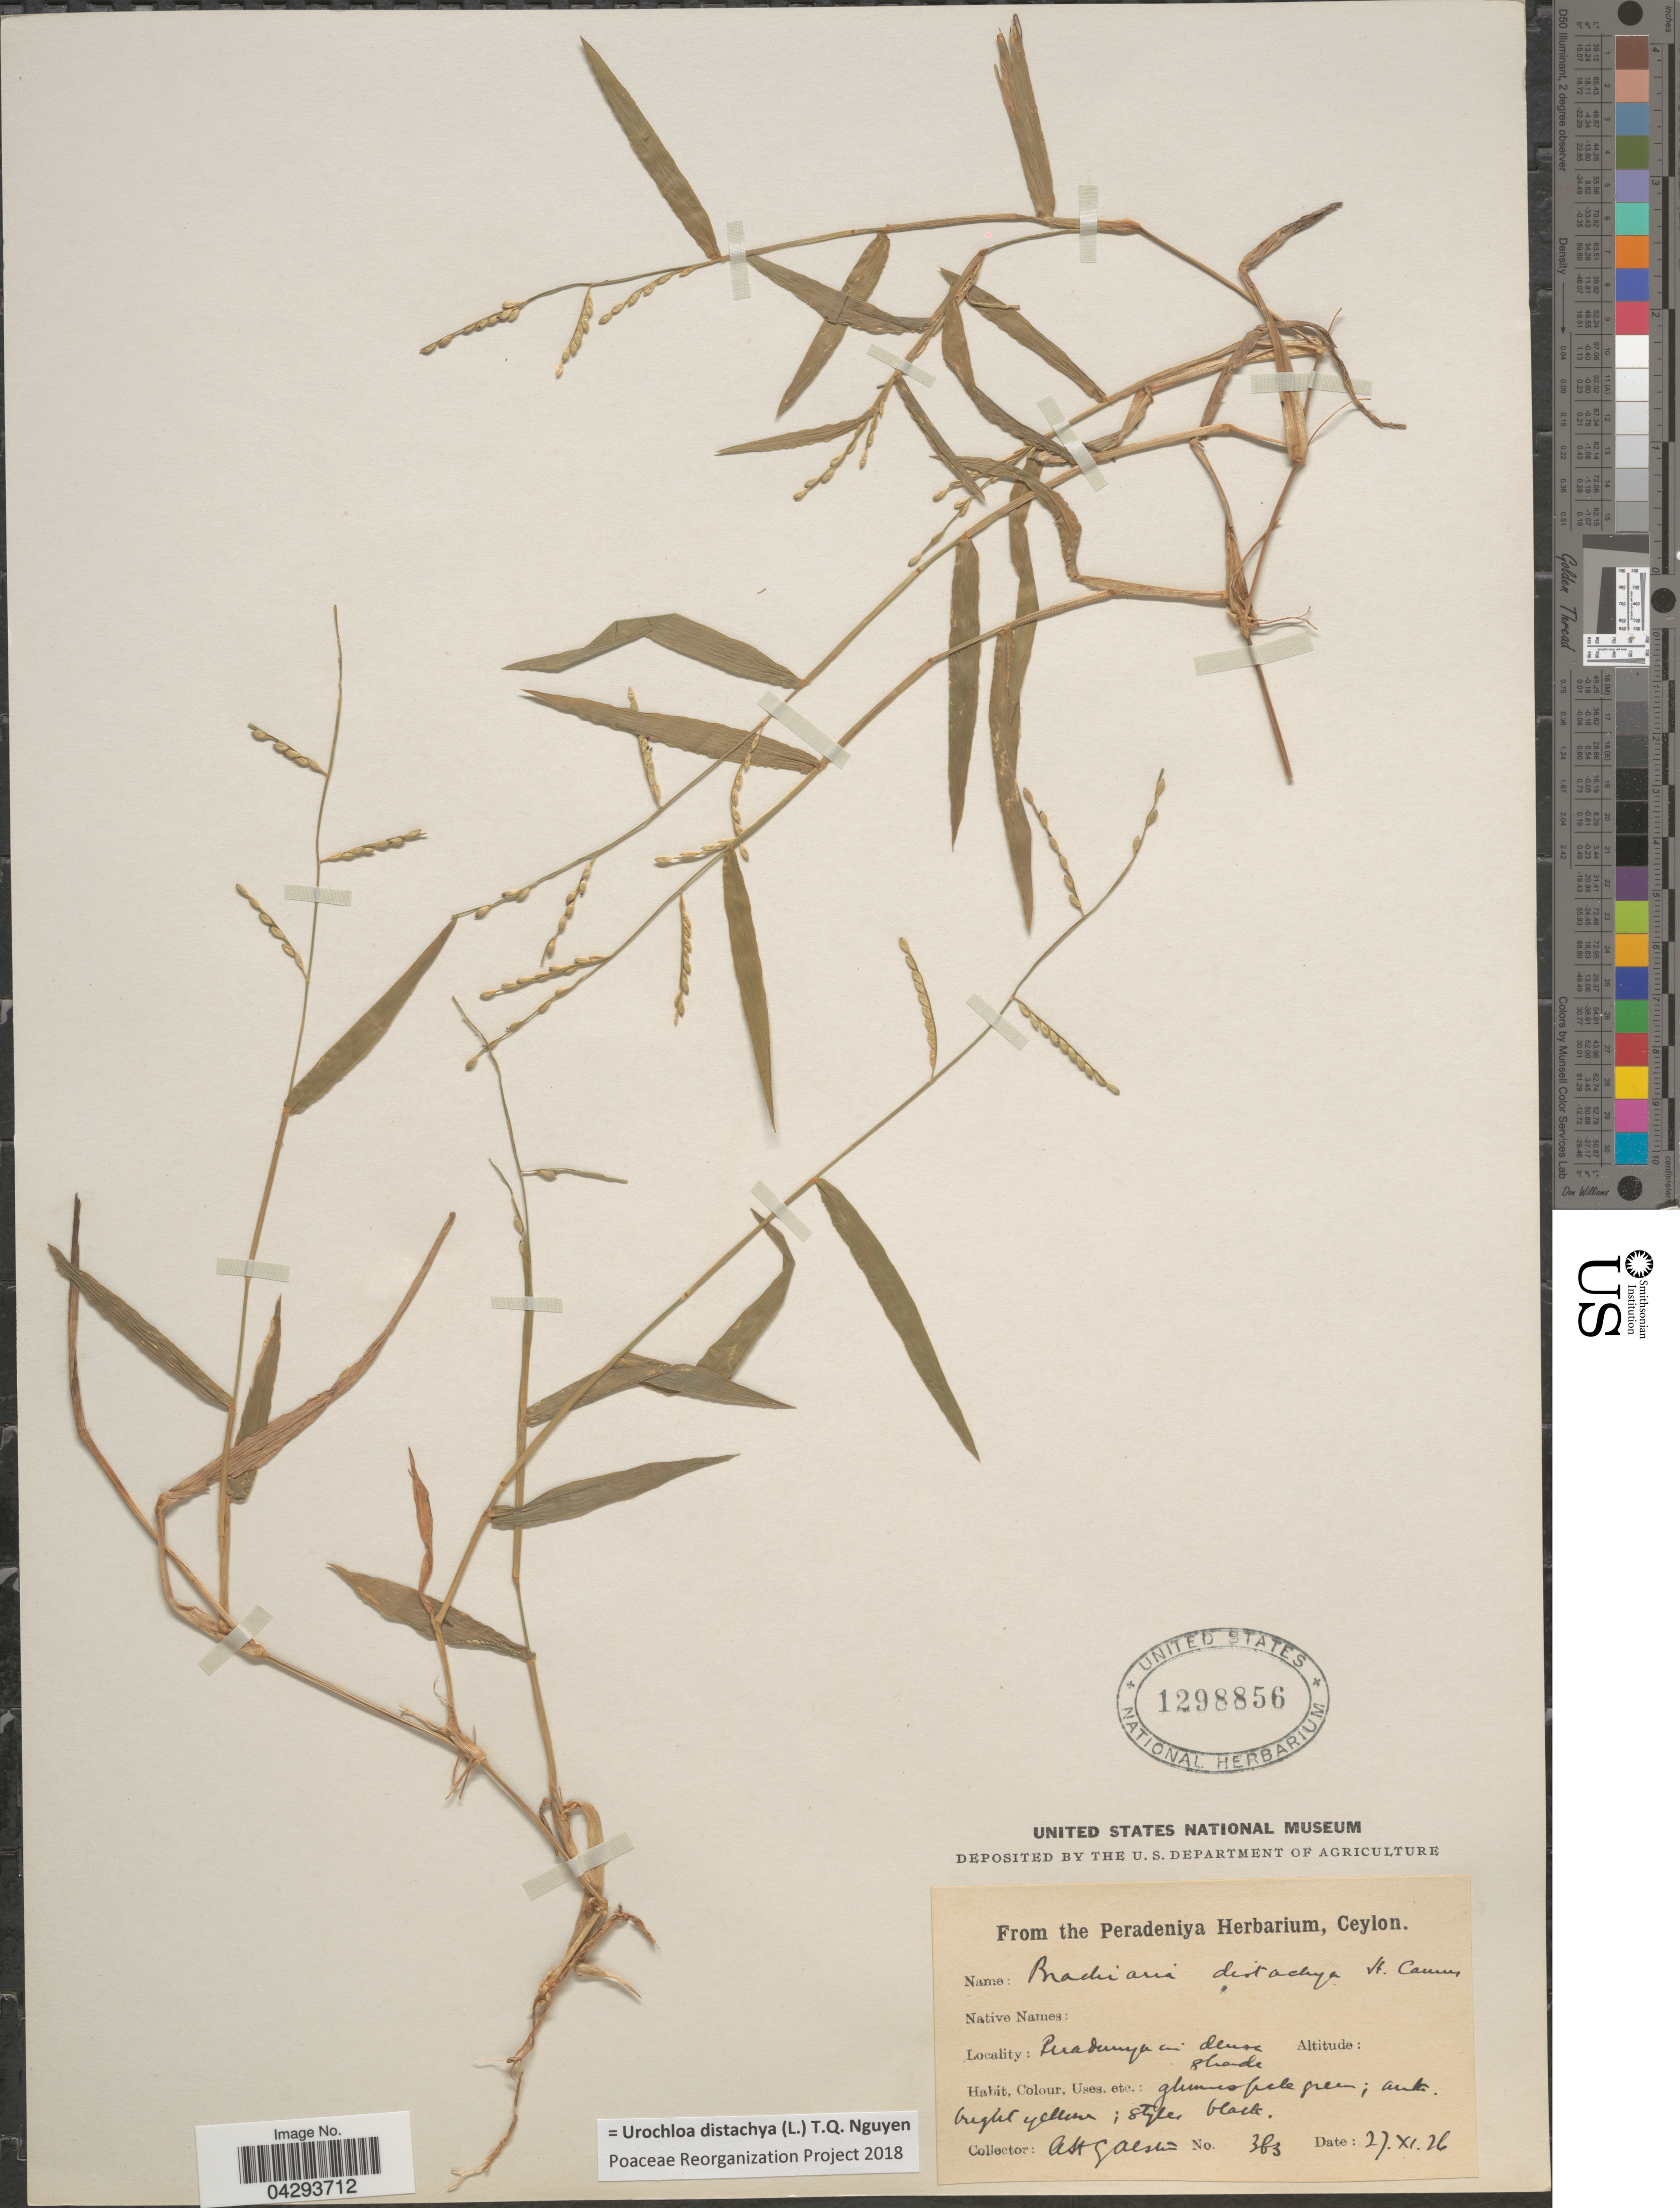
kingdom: Plantae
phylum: Tracheophyta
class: Liliopsida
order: Poales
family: Poaceae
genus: Urochloa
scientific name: Urochloa distachya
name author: (L.) T.Q. Nguyen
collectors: A. H. Alston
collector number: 3b3*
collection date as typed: Transcribed d/m/y: 27/11/26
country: Sri Lanka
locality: Peradeniya.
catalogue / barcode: US 1298856